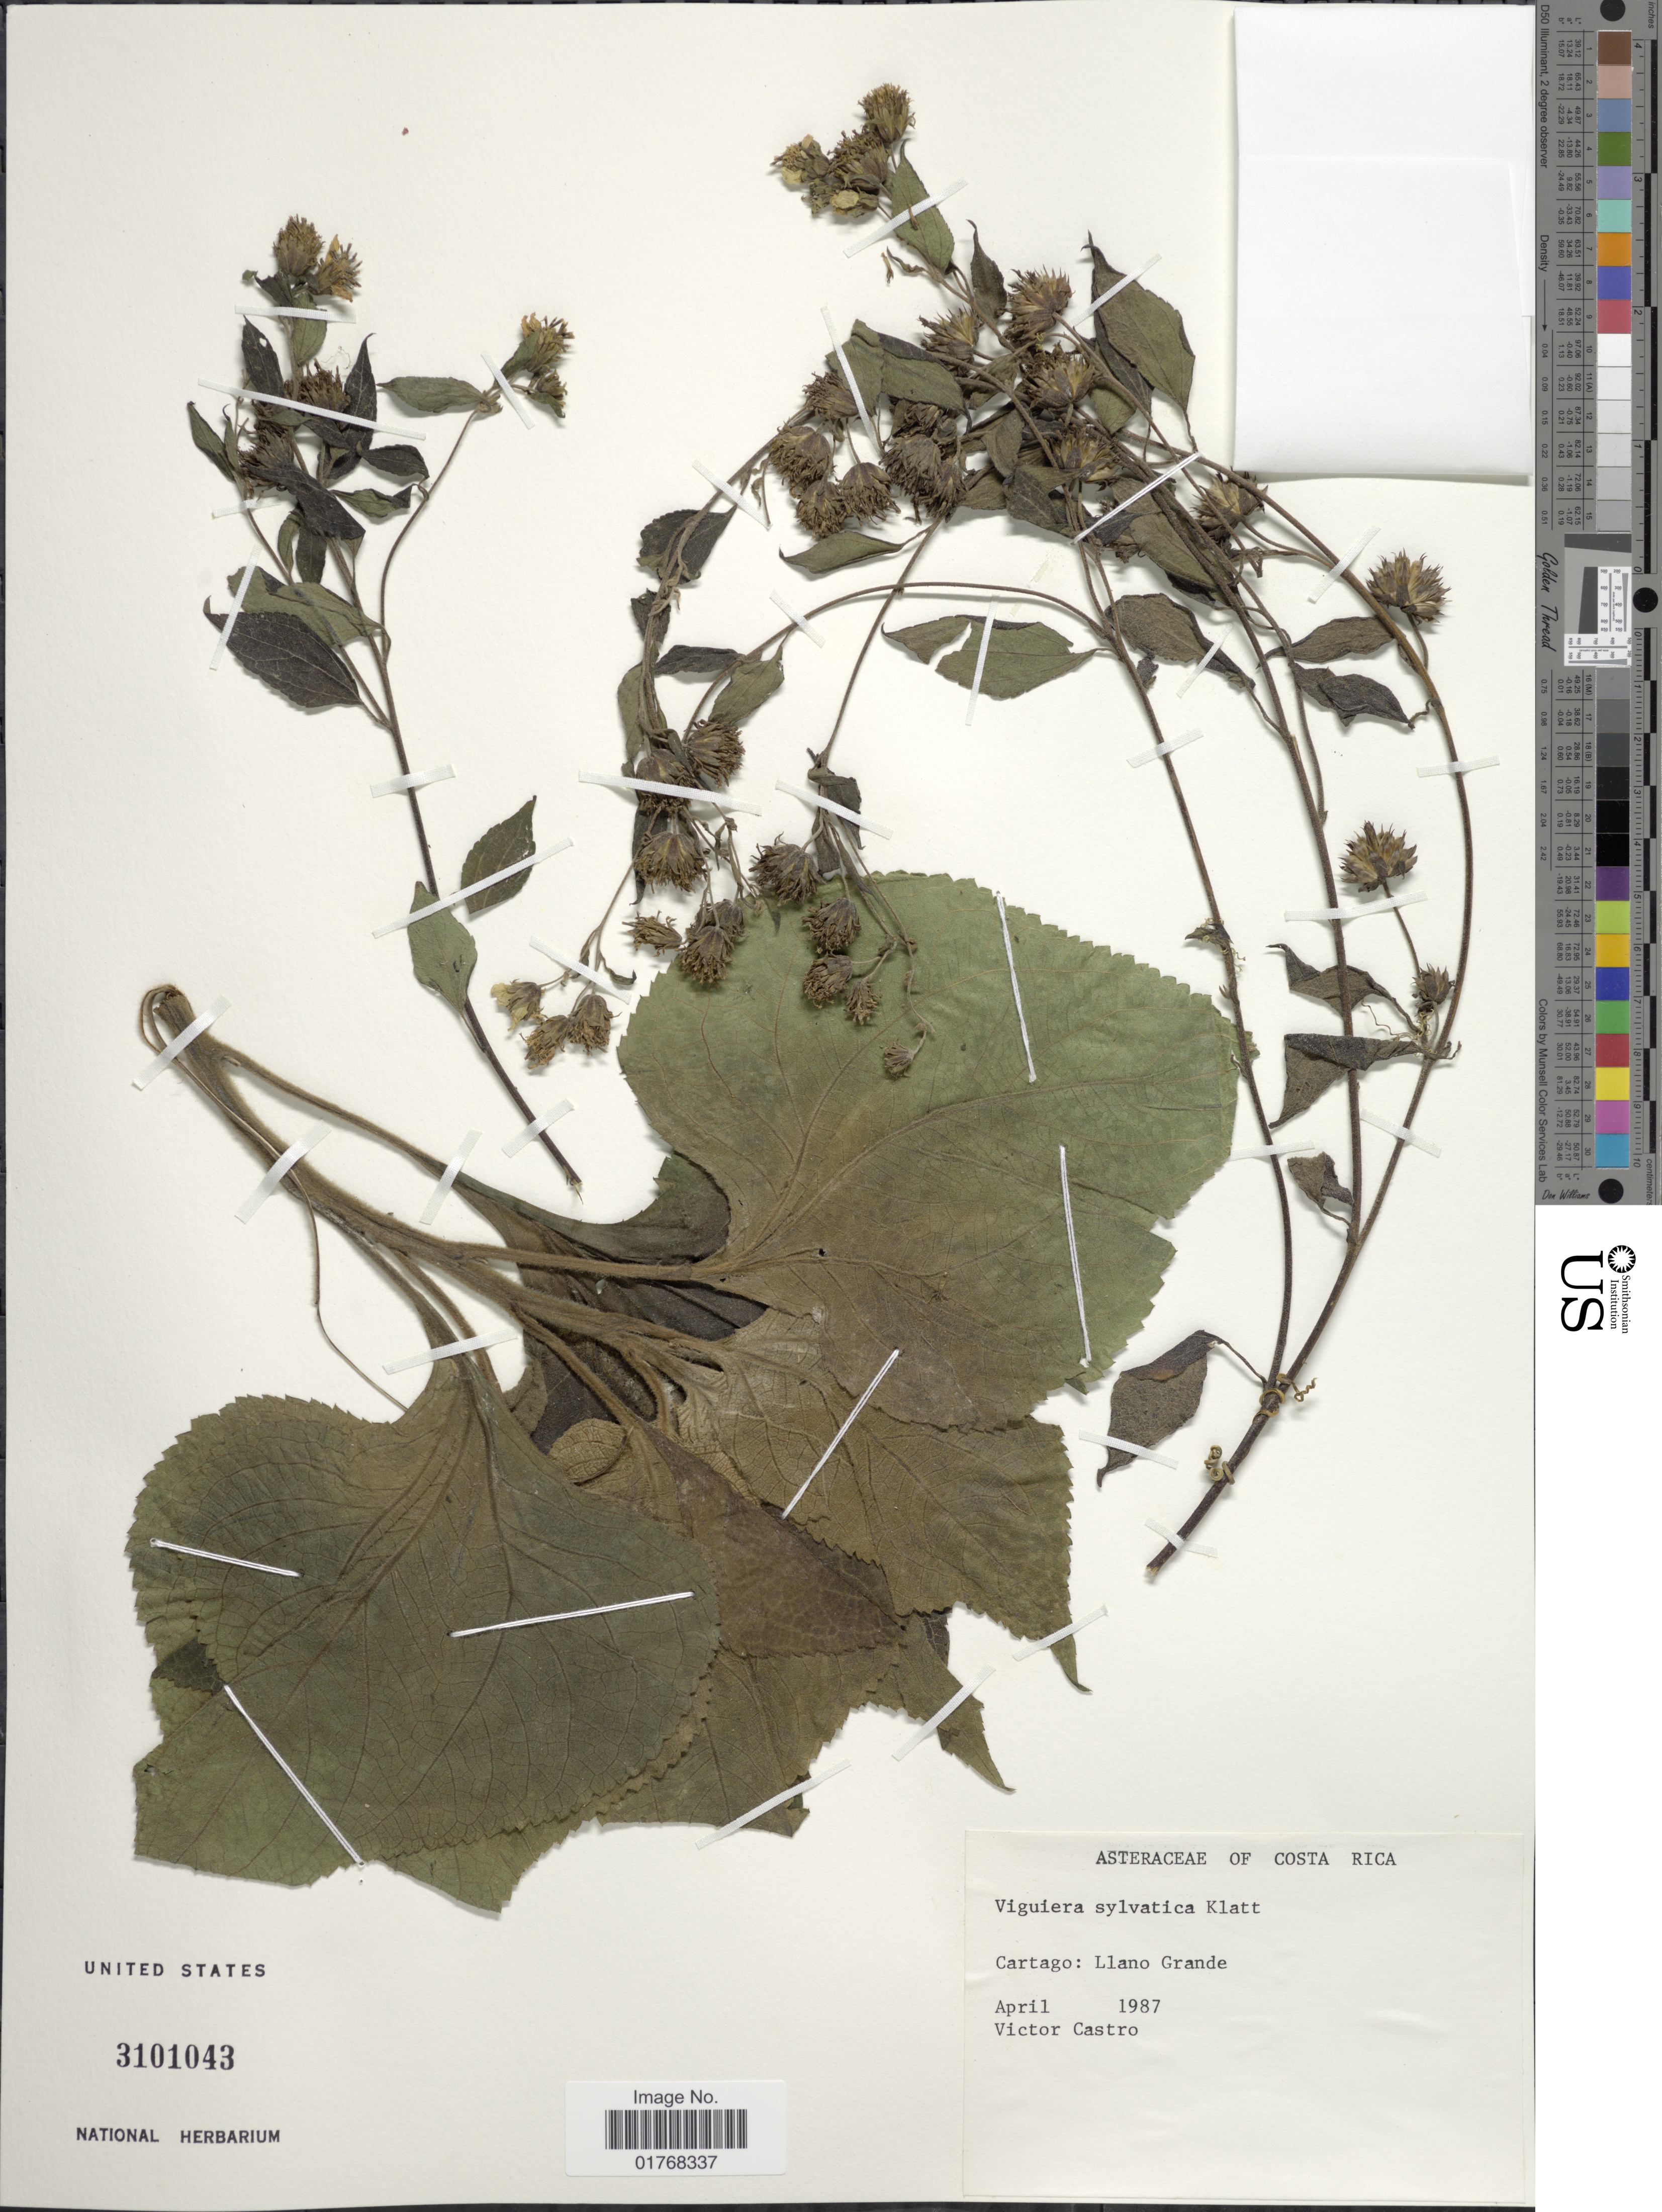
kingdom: Plantae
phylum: Tracheophyta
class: Magnoliopsida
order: Asterales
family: Asteraceae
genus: Viguiera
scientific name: Viguiera sylvatica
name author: Klatt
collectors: V. Castro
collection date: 1987-04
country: Costa Rica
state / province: Cartago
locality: Llano Grande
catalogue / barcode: US 3101043